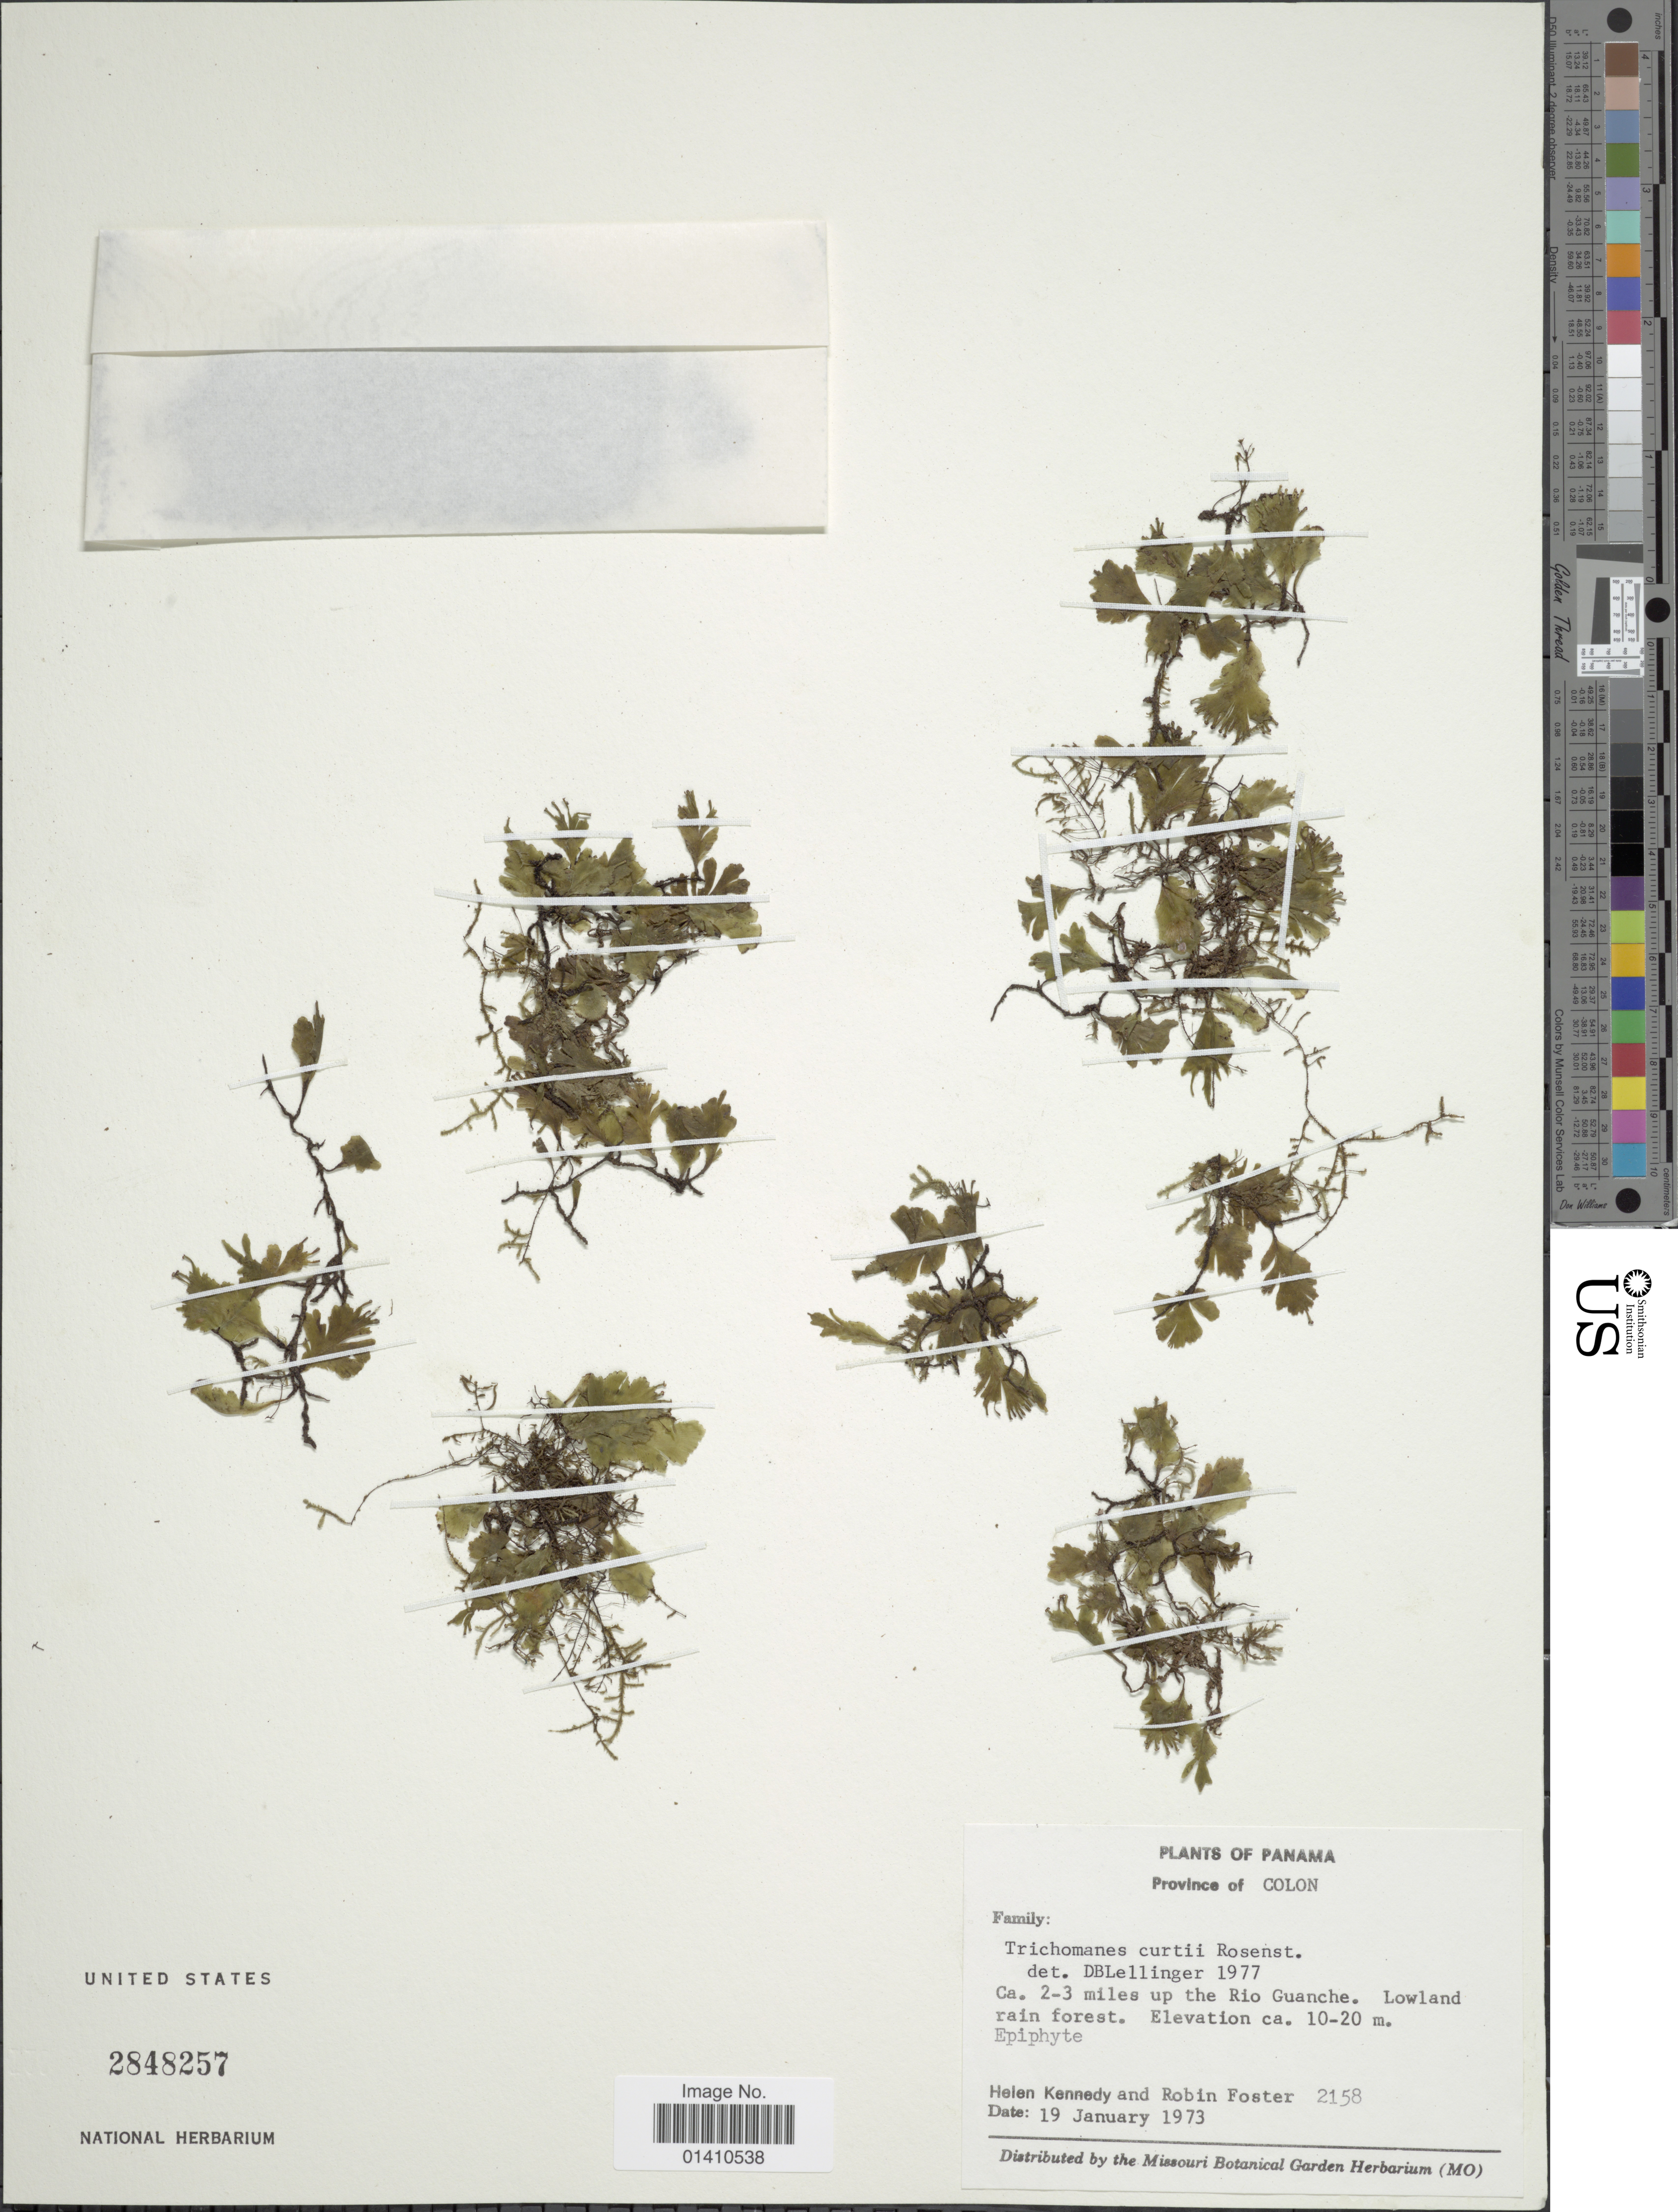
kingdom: Plantae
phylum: Tracheophyta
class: Polypodiopsida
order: Hymenophyllales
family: Hymenophyllaceae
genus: Didymoglossum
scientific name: Didymoglossum curtii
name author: (Rosenst.) Pic. Serm.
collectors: H. Kennedy & R. B. Foster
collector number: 2158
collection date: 1973-01-19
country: Panama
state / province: Colón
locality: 2-3 miles up the Rio Guanche. Lowland rain forest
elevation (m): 10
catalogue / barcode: US 2848257